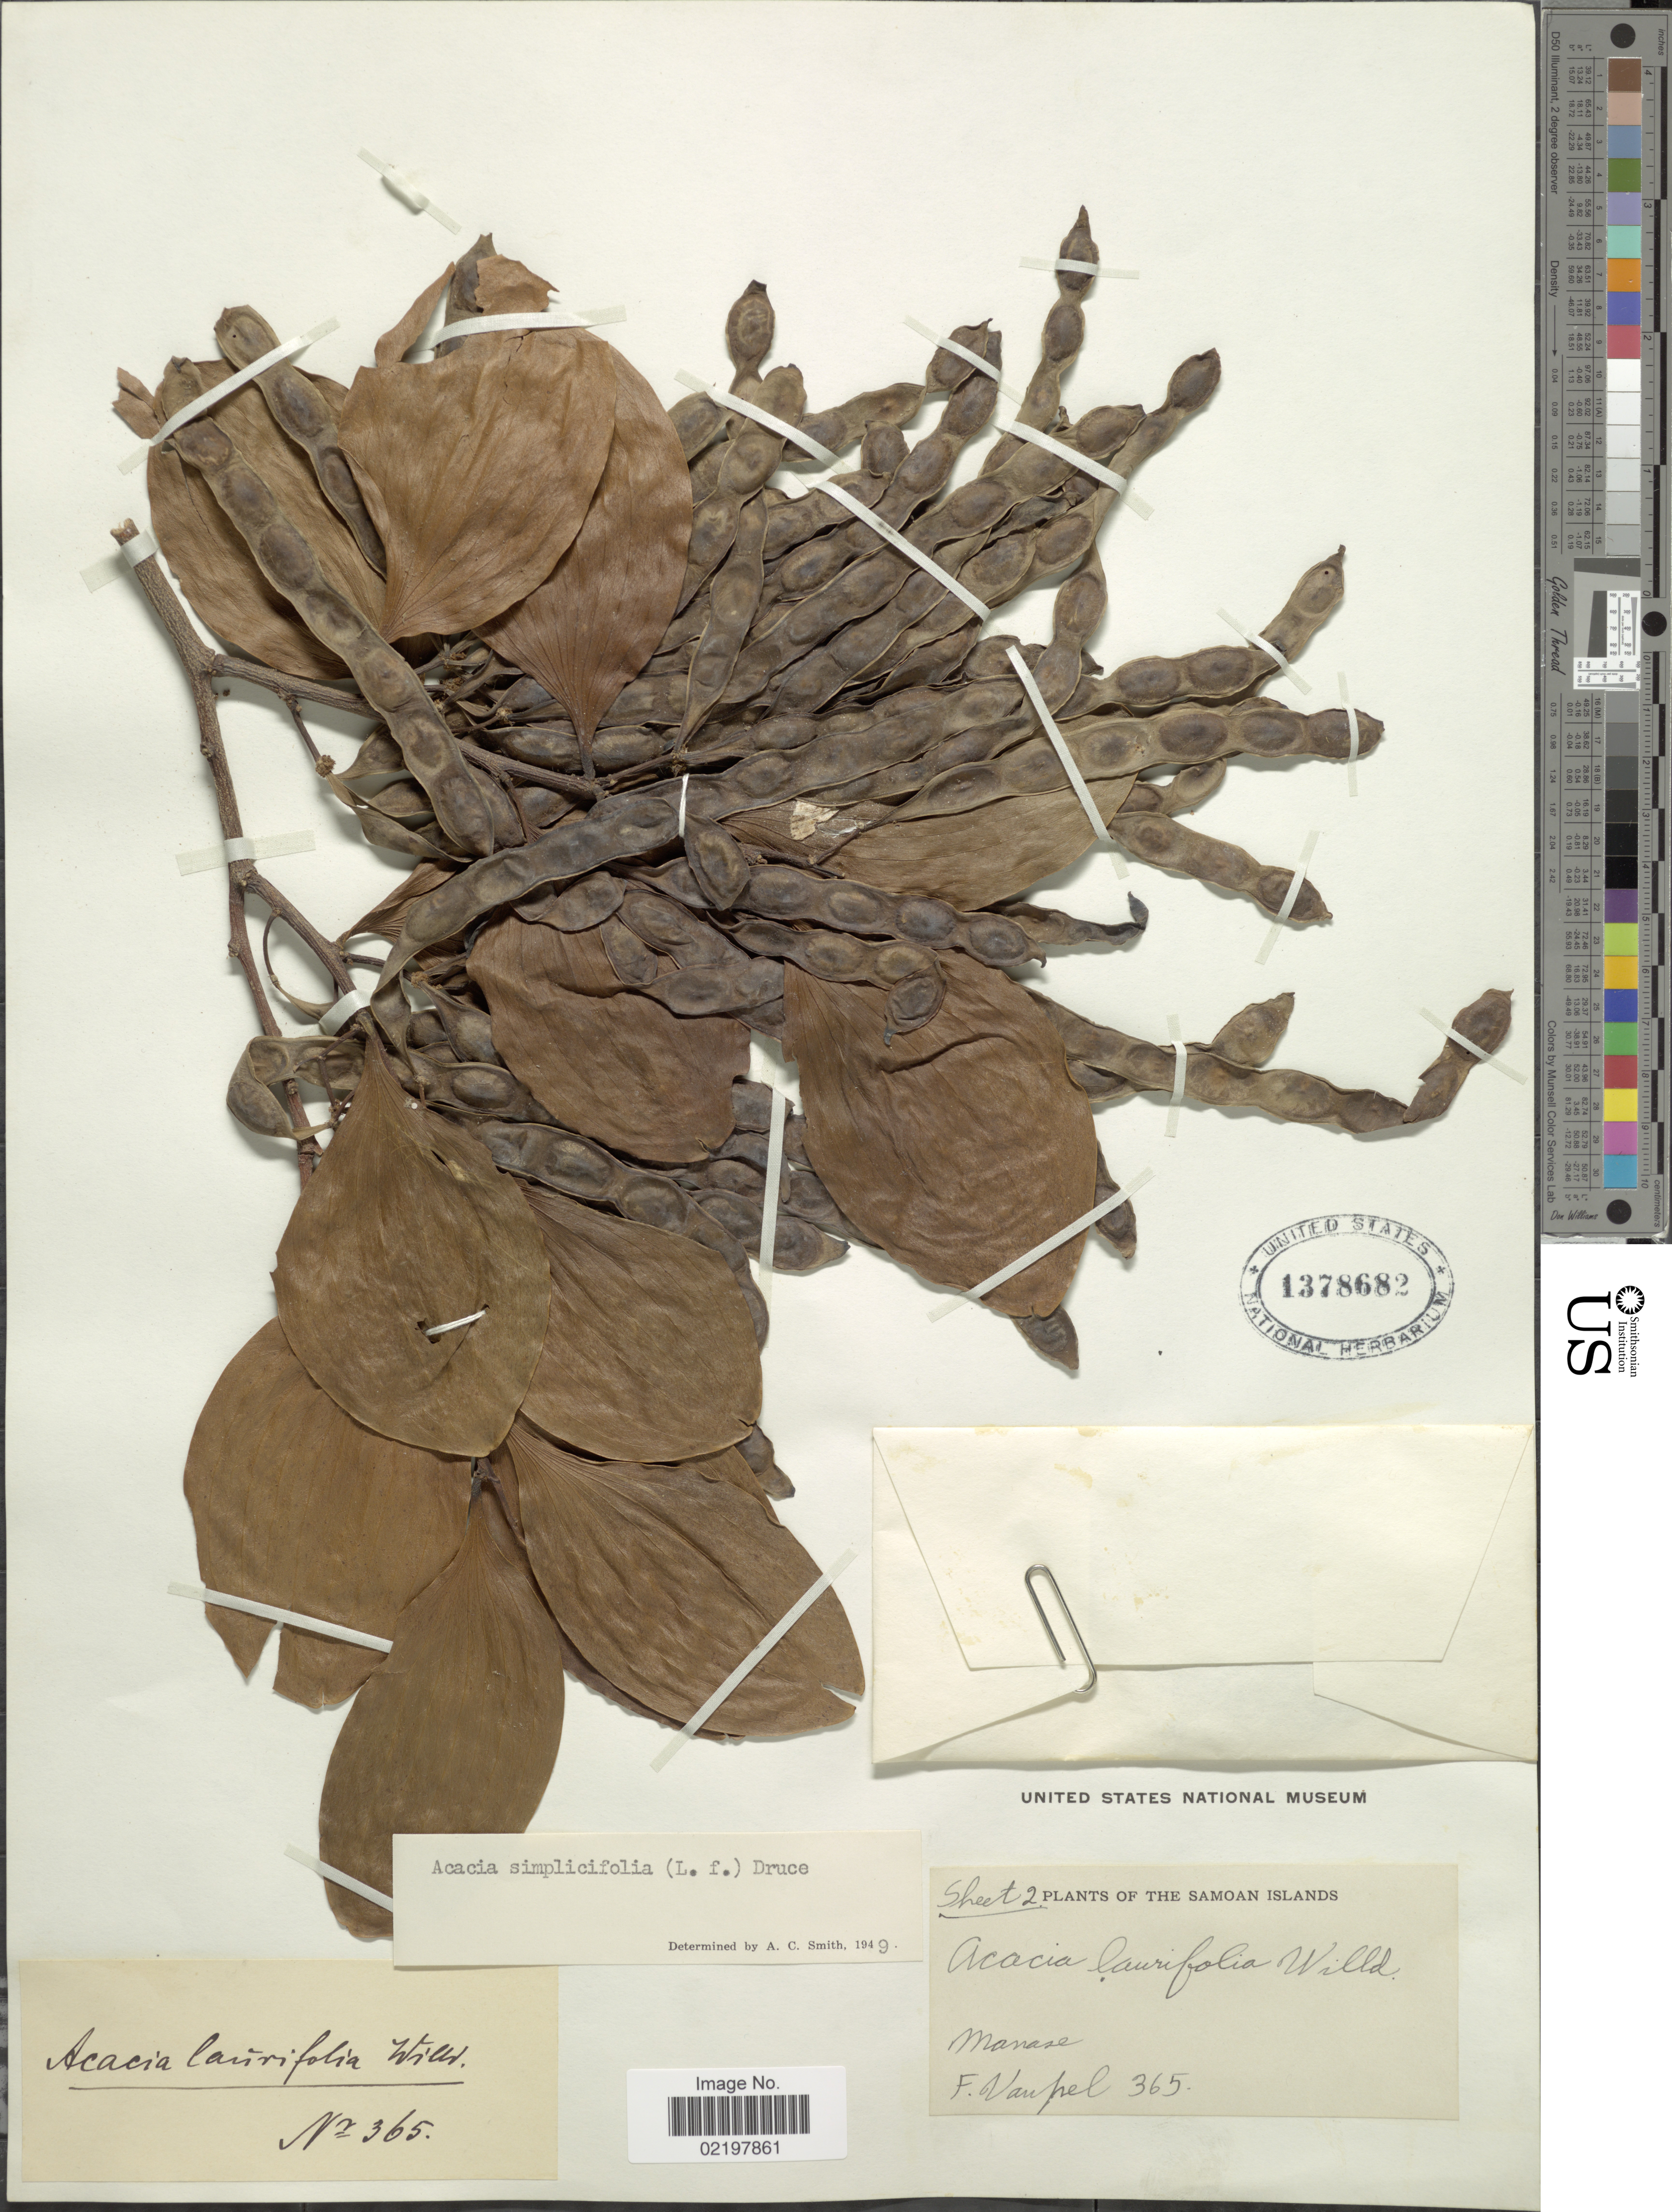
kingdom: Plantae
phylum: Tracheophyta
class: Magnoliopsida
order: Fabales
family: Fabaceae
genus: Acacia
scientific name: Acacia simplicifolia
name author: (L. f.) Schinz & Guillaumin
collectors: F. Vaupel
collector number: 365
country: Samoa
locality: The Samoan Islands, Manase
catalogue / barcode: US 1378682